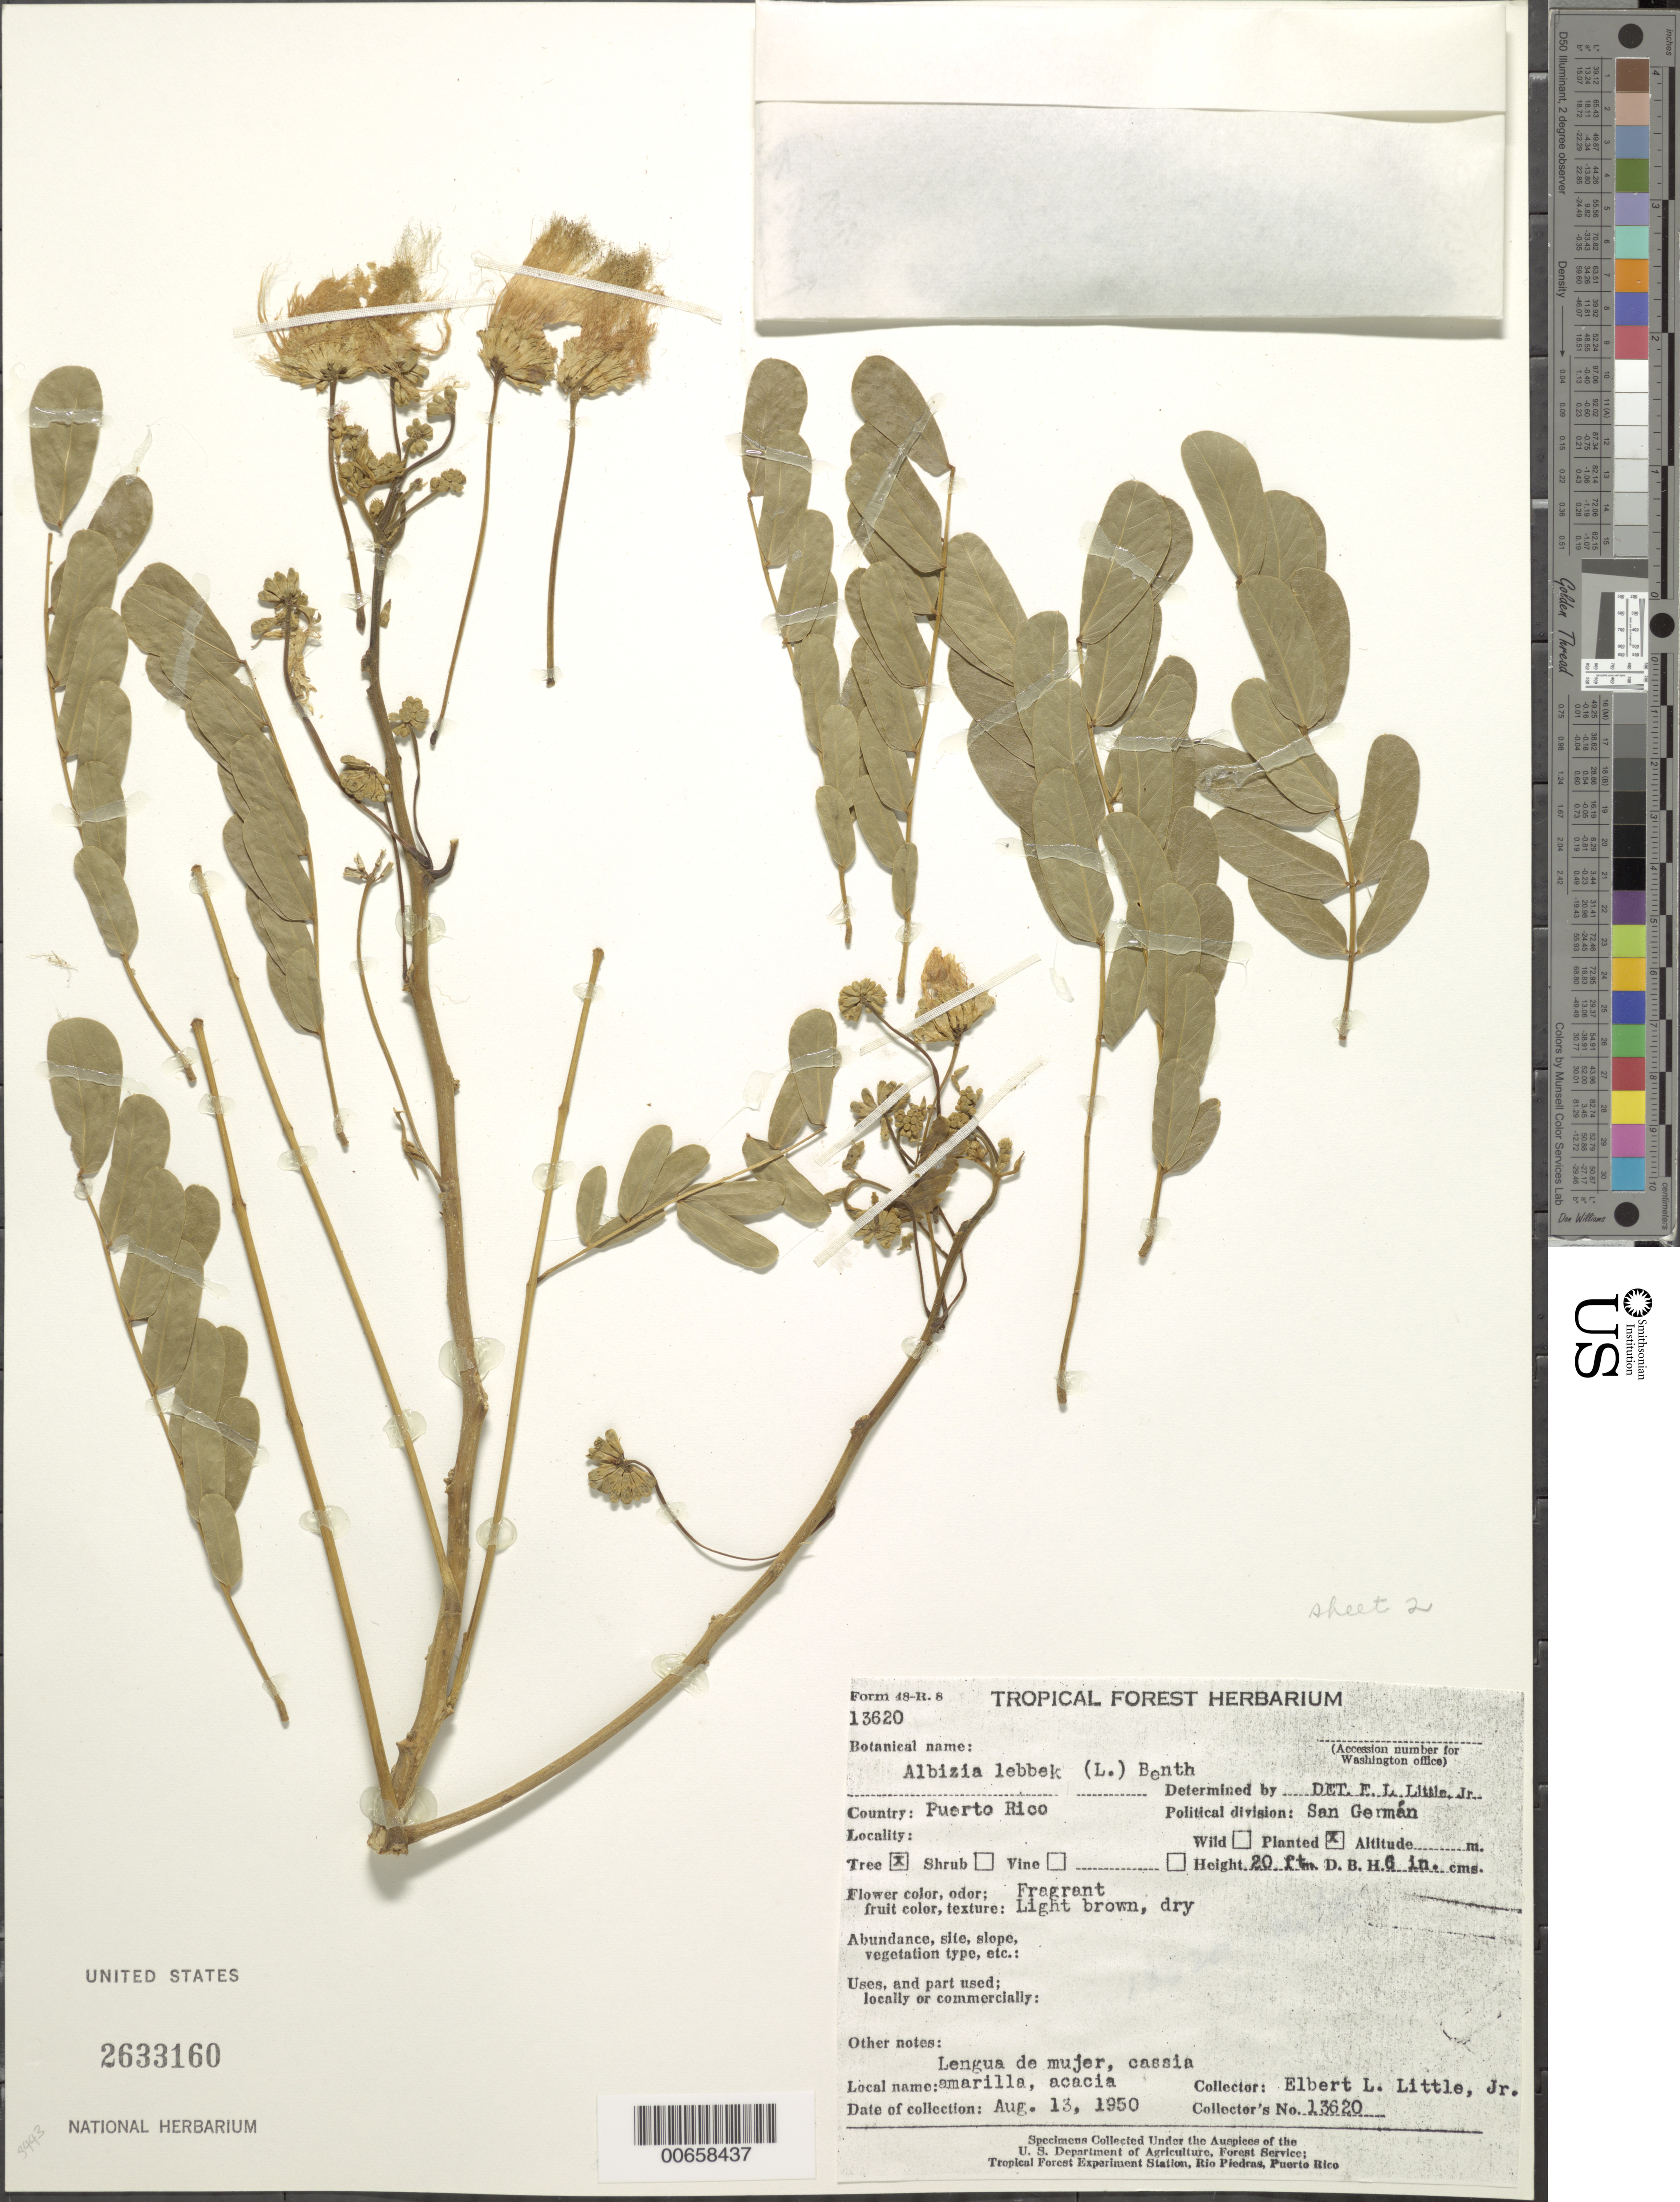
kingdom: Plantae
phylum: Tracheophyta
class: Magnoliopsida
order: Fabales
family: Fabaceae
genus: Albizia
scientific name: Albizia lebbeck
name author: (L.) Benth.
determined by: Little, Elbert L., Jr., (FSSR), United States Department of Agriculture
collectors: E. L. Little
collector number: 13620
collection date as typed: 13 Aug 1950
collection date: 1950-08-13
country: Puerto Rico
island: Greater Antilles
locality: San German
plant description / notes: Common name: Lengua de mujer; Common name: cassia amarilla; Common name: acacia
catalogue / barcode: US 2633160